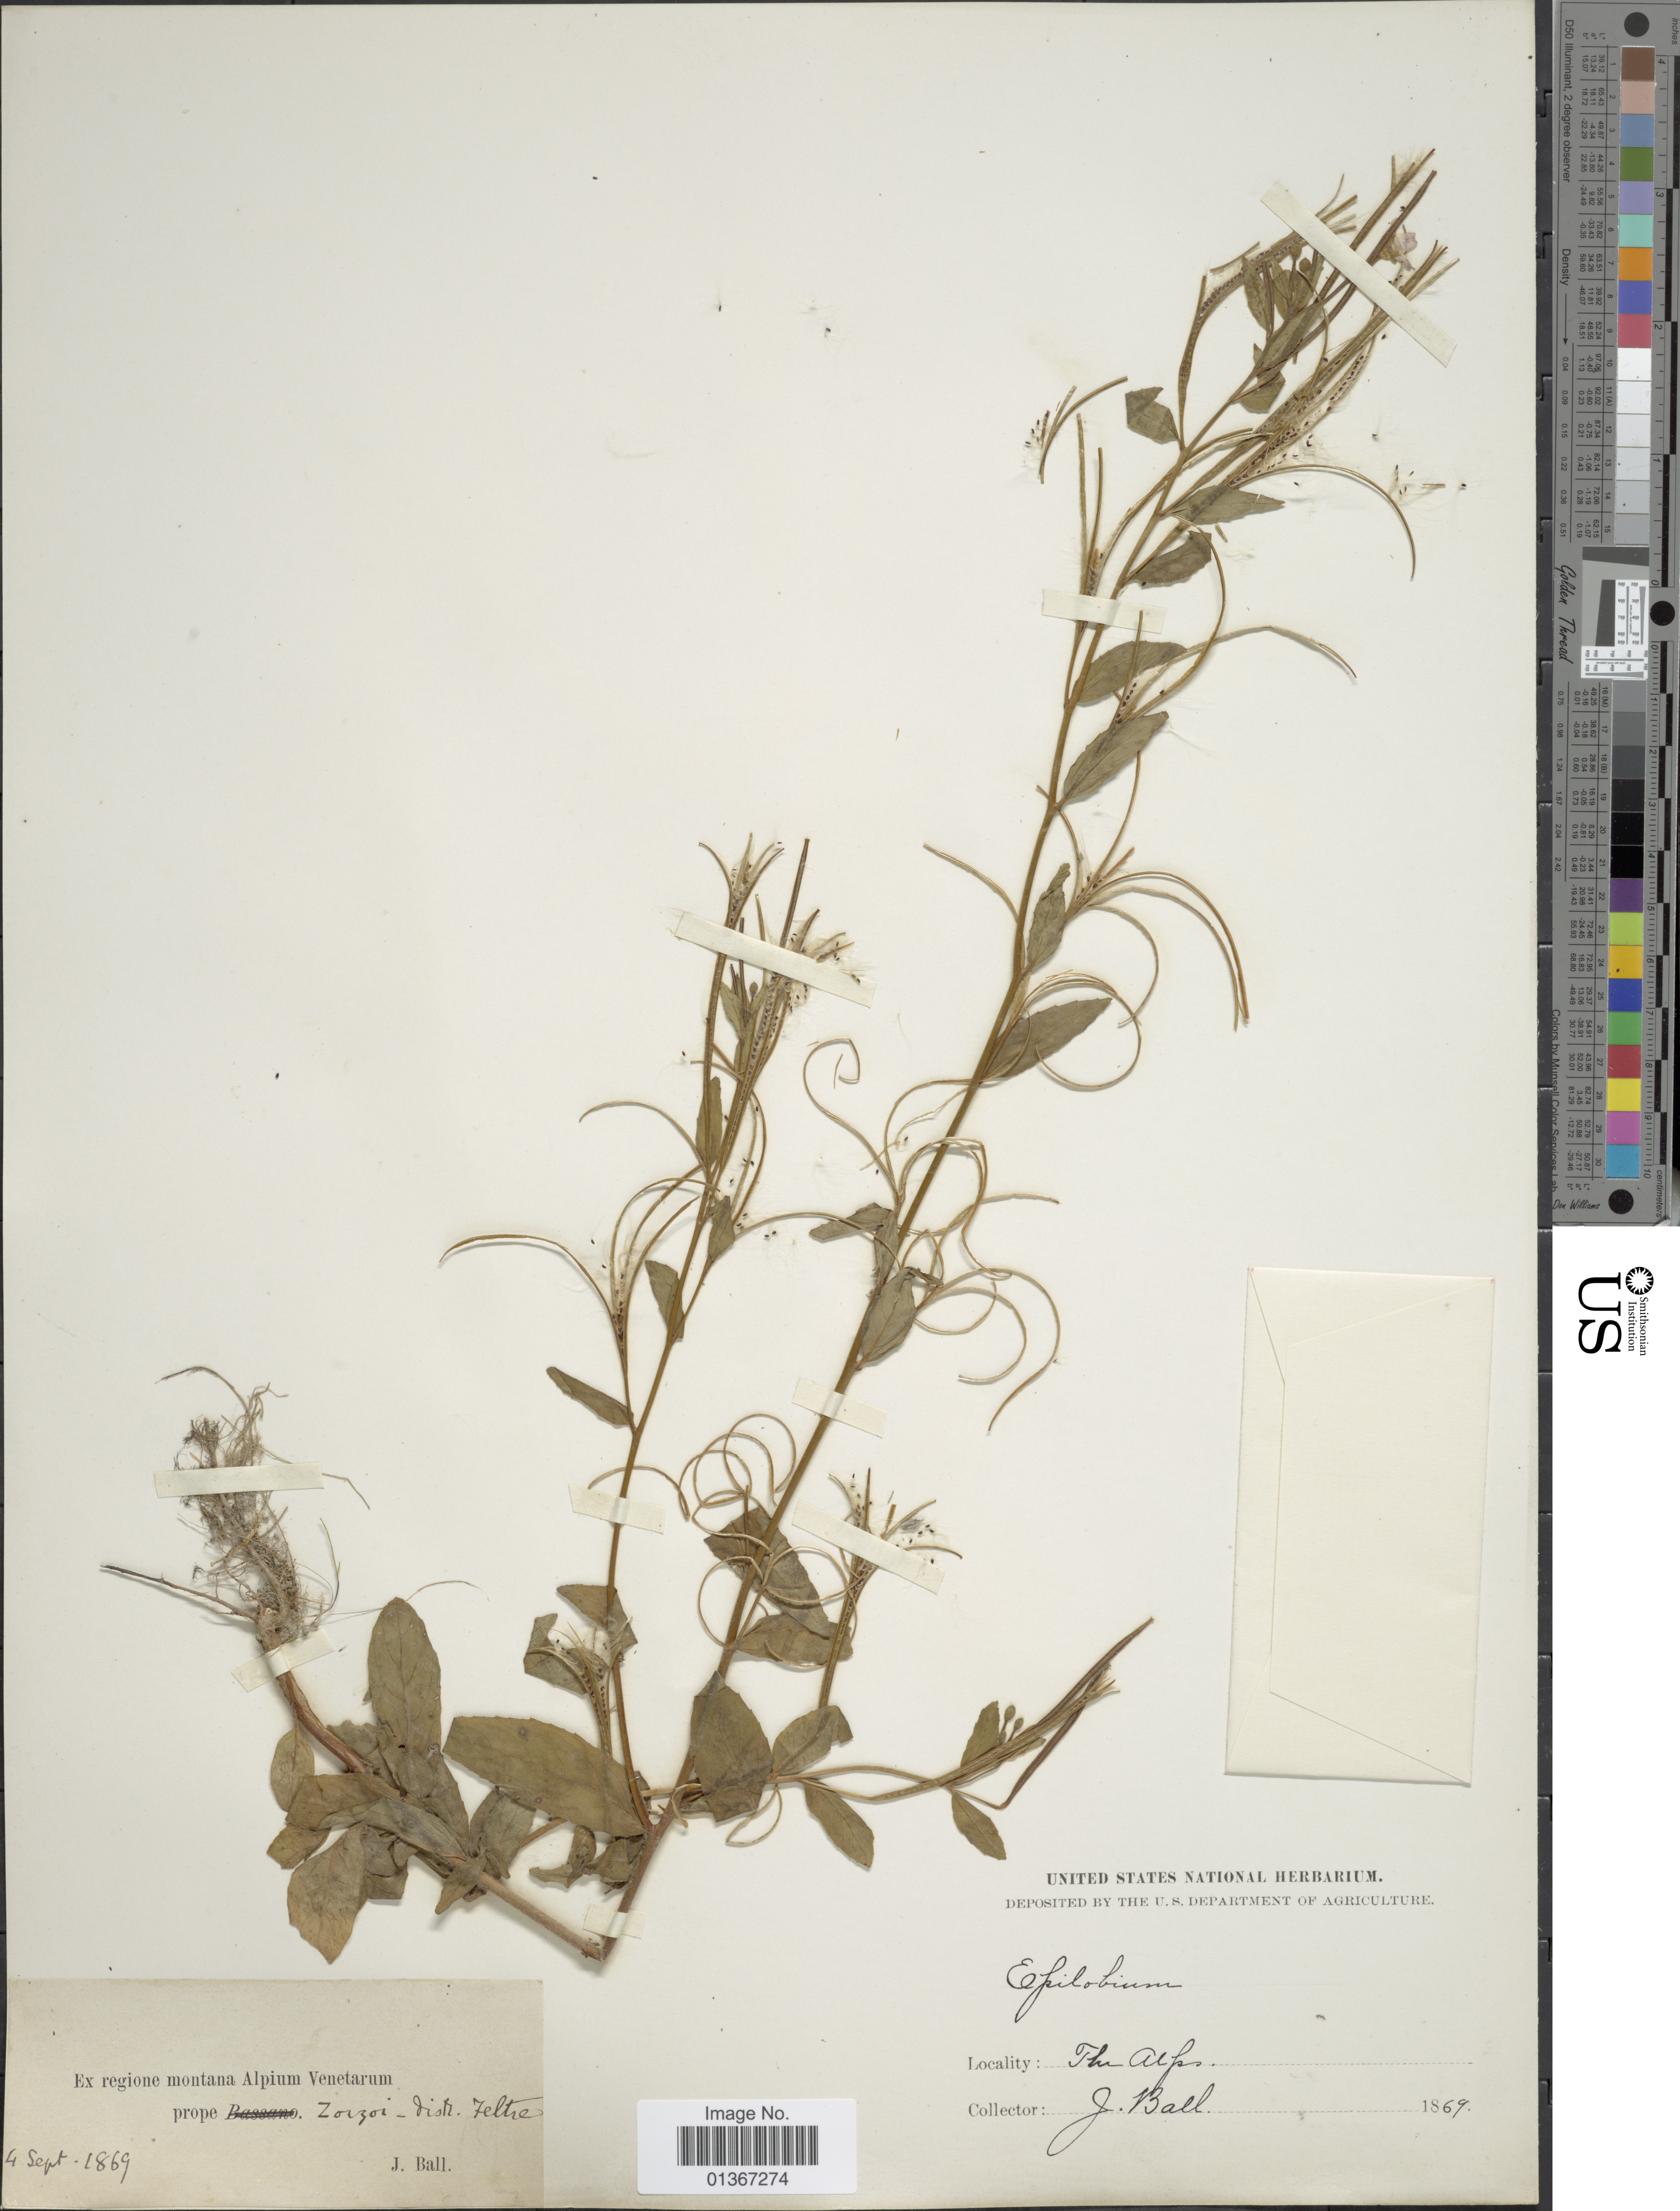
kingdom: Plantae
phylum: Tracheophyta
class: Magnoliopsida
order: Myrtales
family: Onagraceae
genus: Epilobium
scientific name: Epilobium sp.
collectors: J. Ball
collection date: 1869-09-04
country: Italy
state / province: Veneto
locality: Ex regione montana Alpium Venetarum prope Zorzoi - distr. Feltre. The Alps.